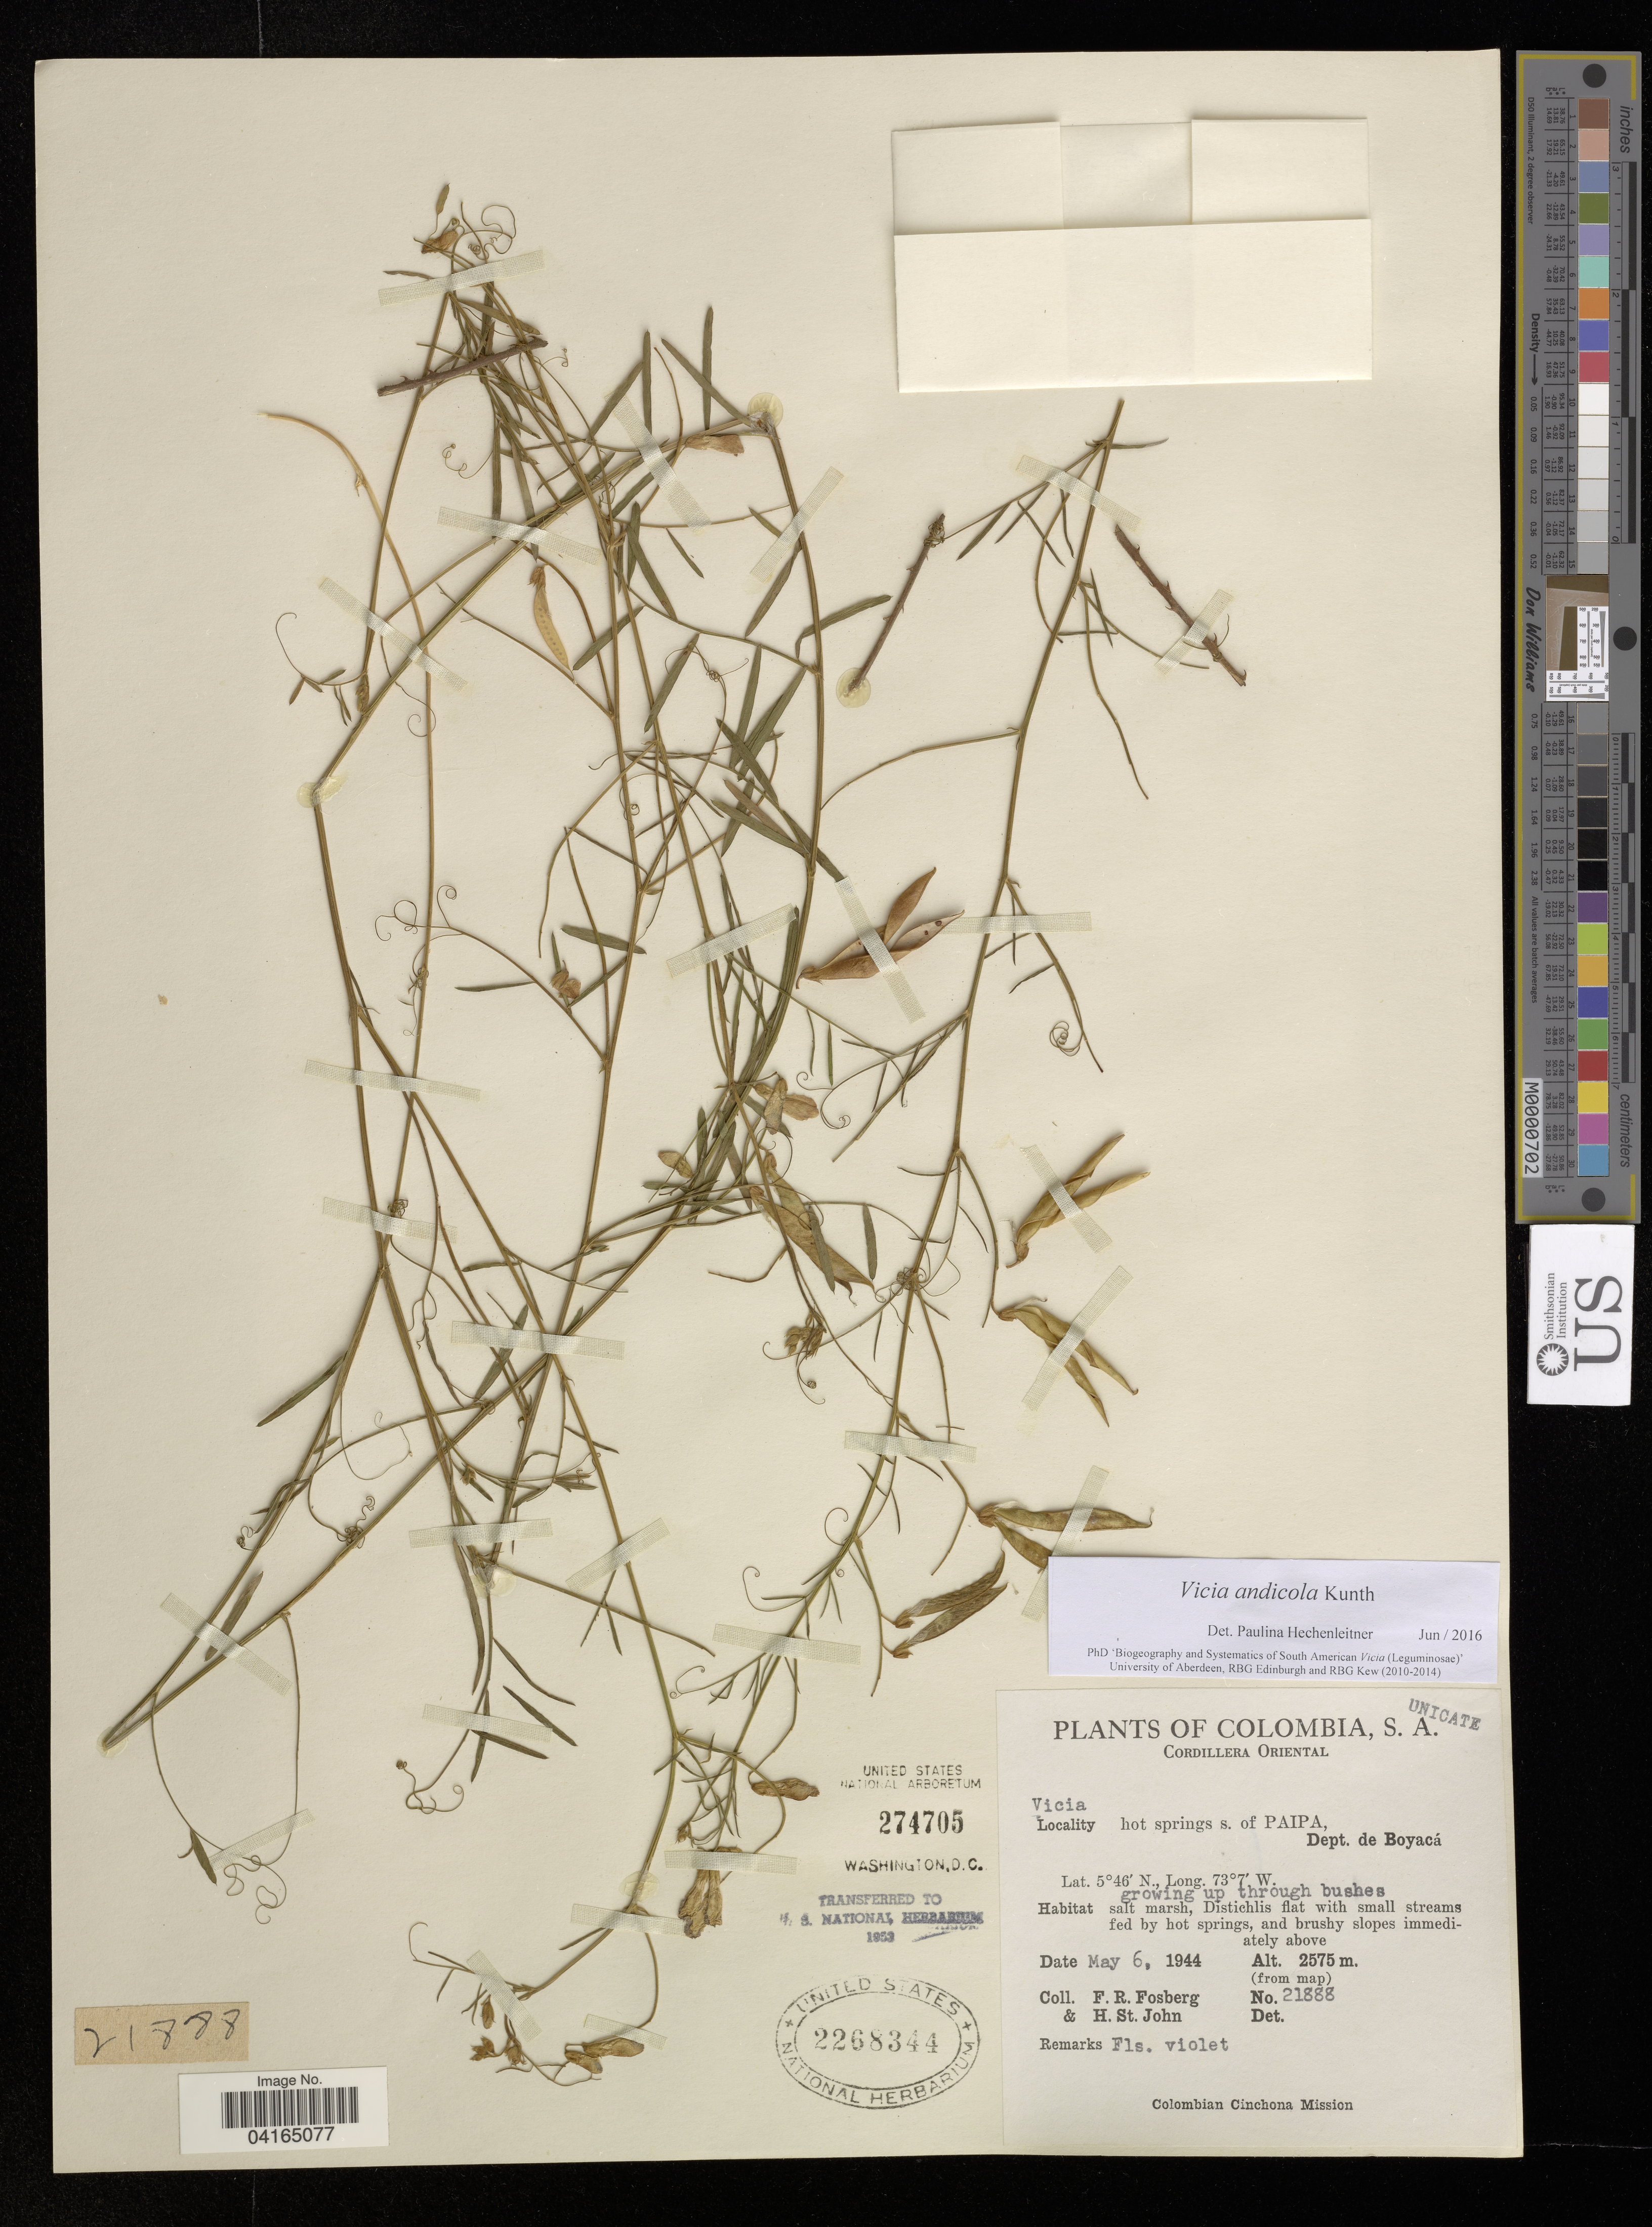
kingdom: Plantae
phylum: Tracheophyta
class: Magnoliopsida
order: Fabales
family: Fabaceae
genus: Vicia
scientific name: Vicia andicola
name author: Kunth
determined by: Hechenleitner, Paulina, RBG Edinburgh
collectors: F. R. Fosberg & H. St. John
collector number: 21888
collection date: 1944-05-06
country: Colombia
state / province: Boyacá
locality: Cordillera Oriental. Hot springs s. of Paipa, Dept. de Boyacá.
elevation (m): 2575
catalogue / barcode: US 274705